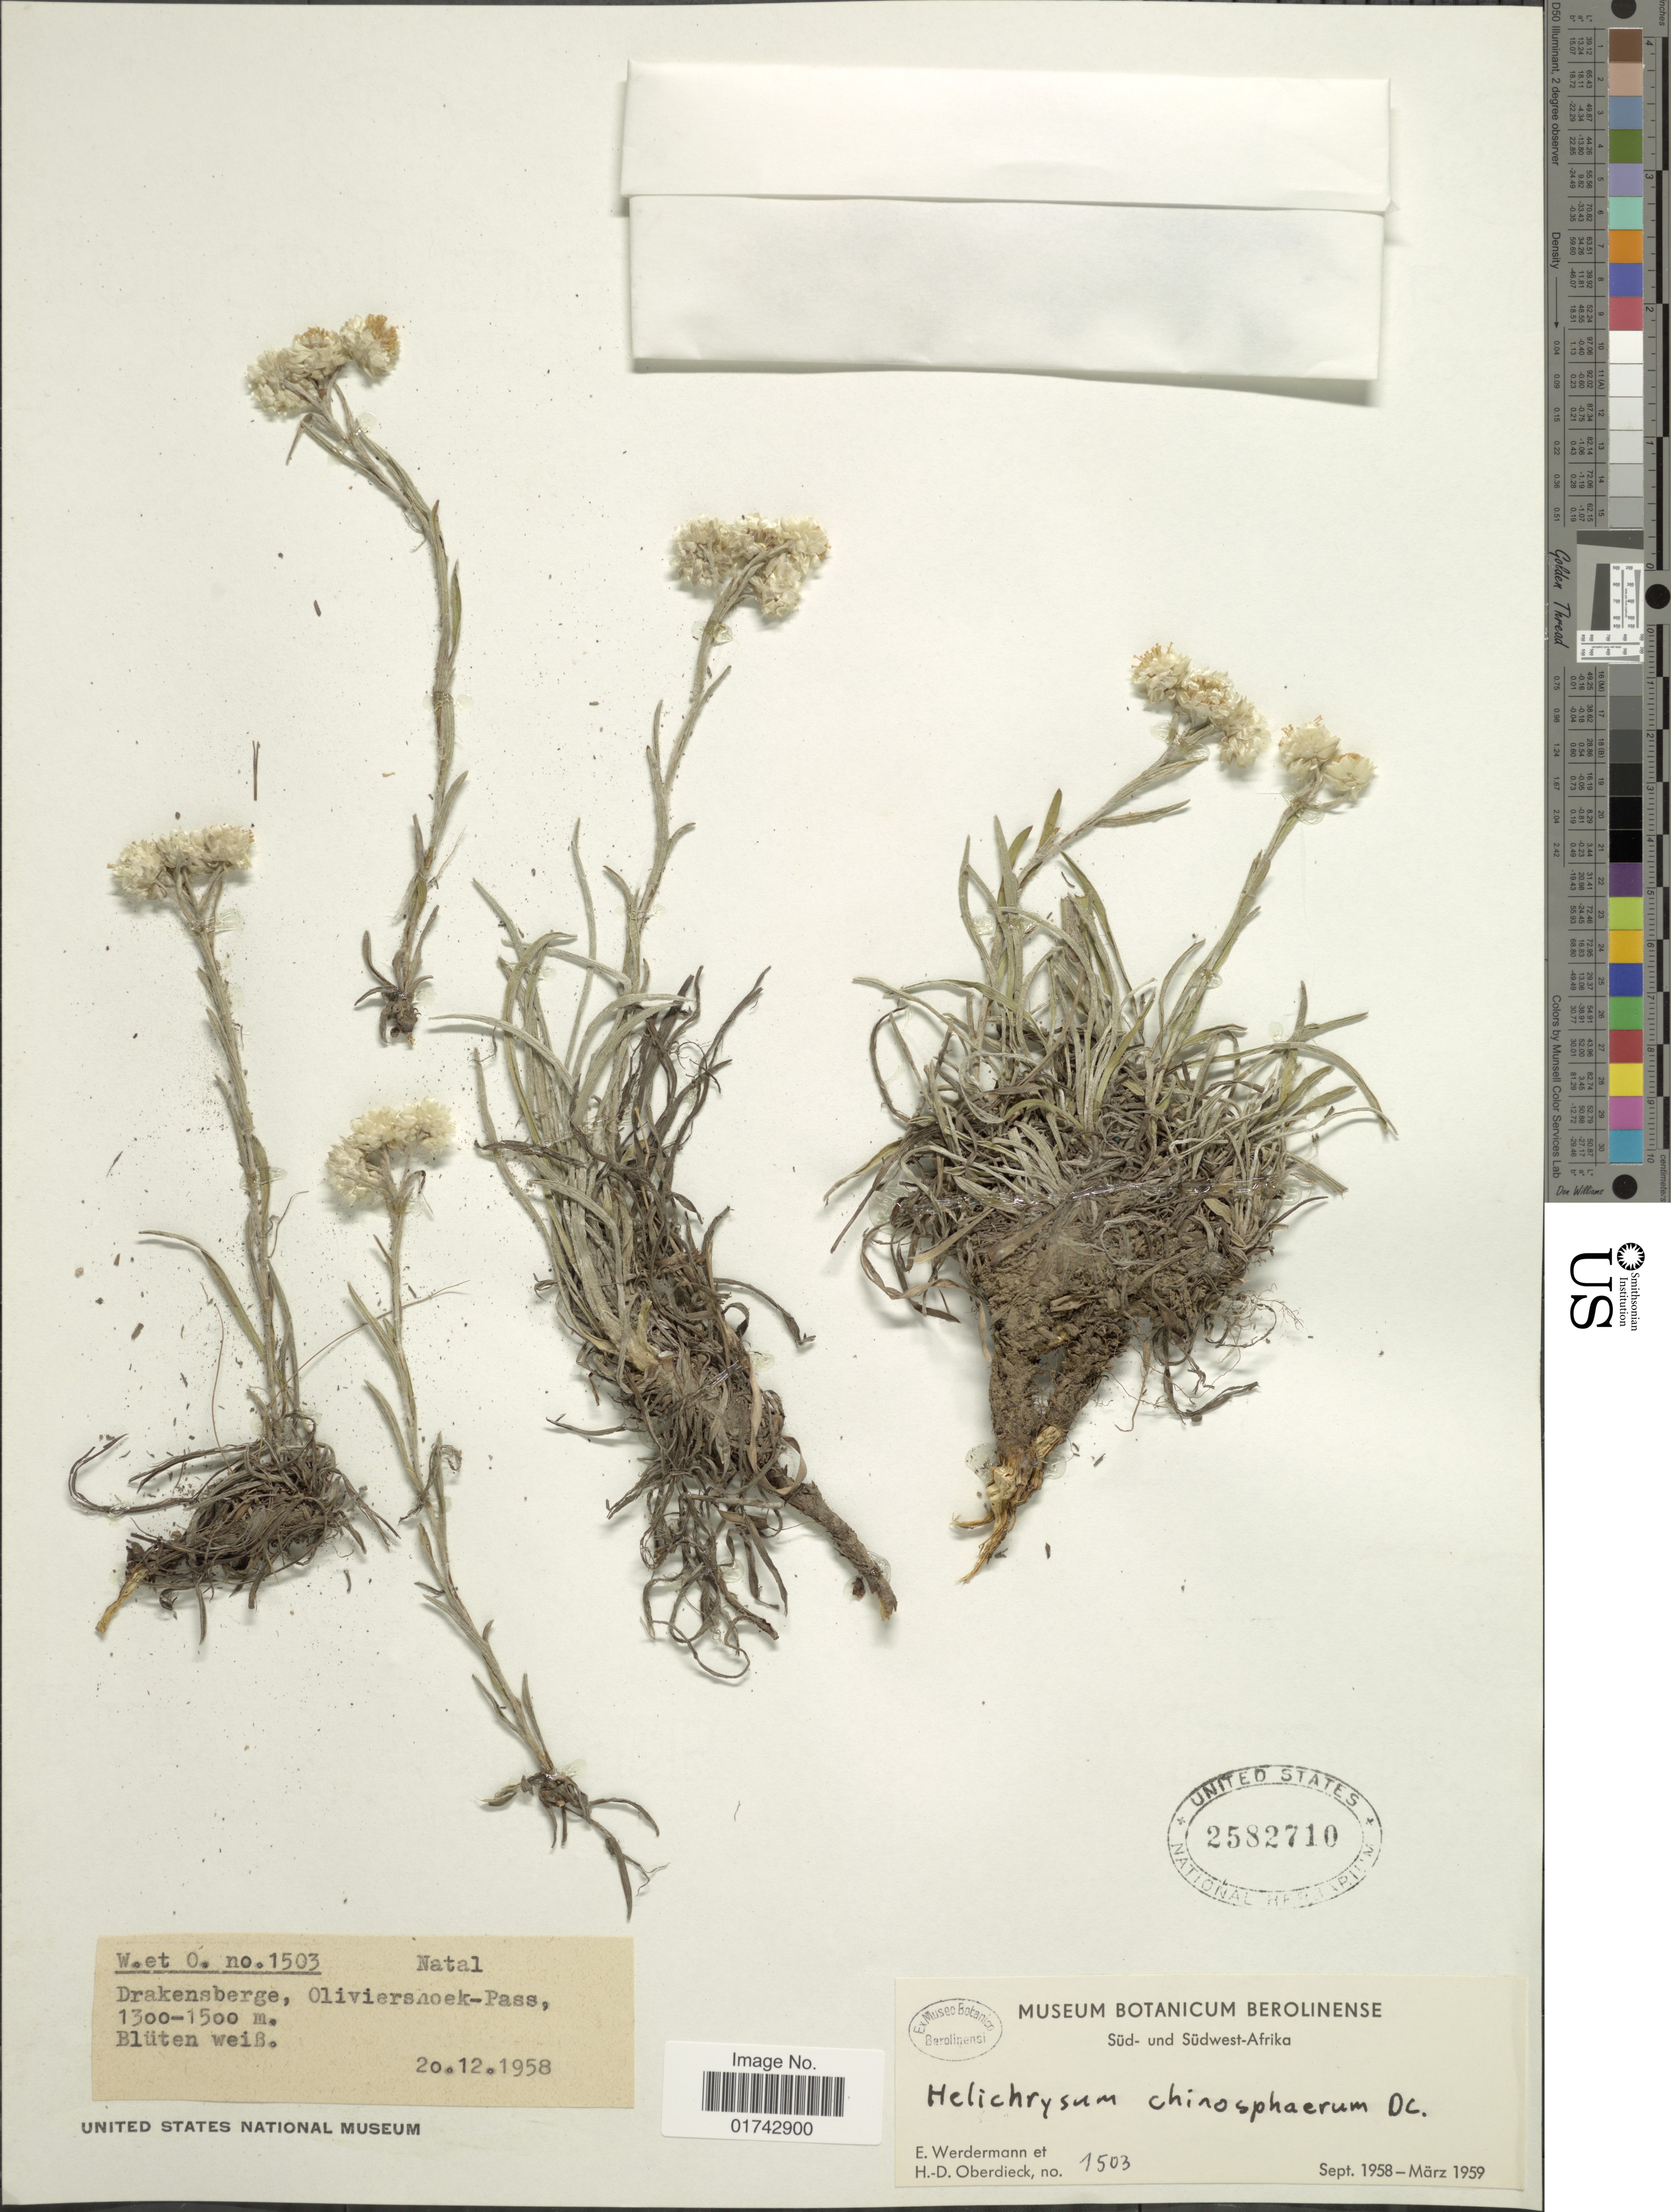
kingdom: Plantae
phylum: Tracheophyta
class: Magnoliopsida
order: Asterales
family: Asteraceae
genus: Helichrysum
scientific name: Helichrysum chionosphaerum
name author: DC.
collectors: E. Werdermann & H. Oberdieck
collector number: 1503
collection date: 1958-12-20/1959-03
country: South Africa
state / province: KwaZulu-Natal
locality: Natal, Drakensberge, Oliviersnoek-Pass, Süd- und Südwest-Afrika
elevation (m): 1300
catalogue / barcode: US 2582710